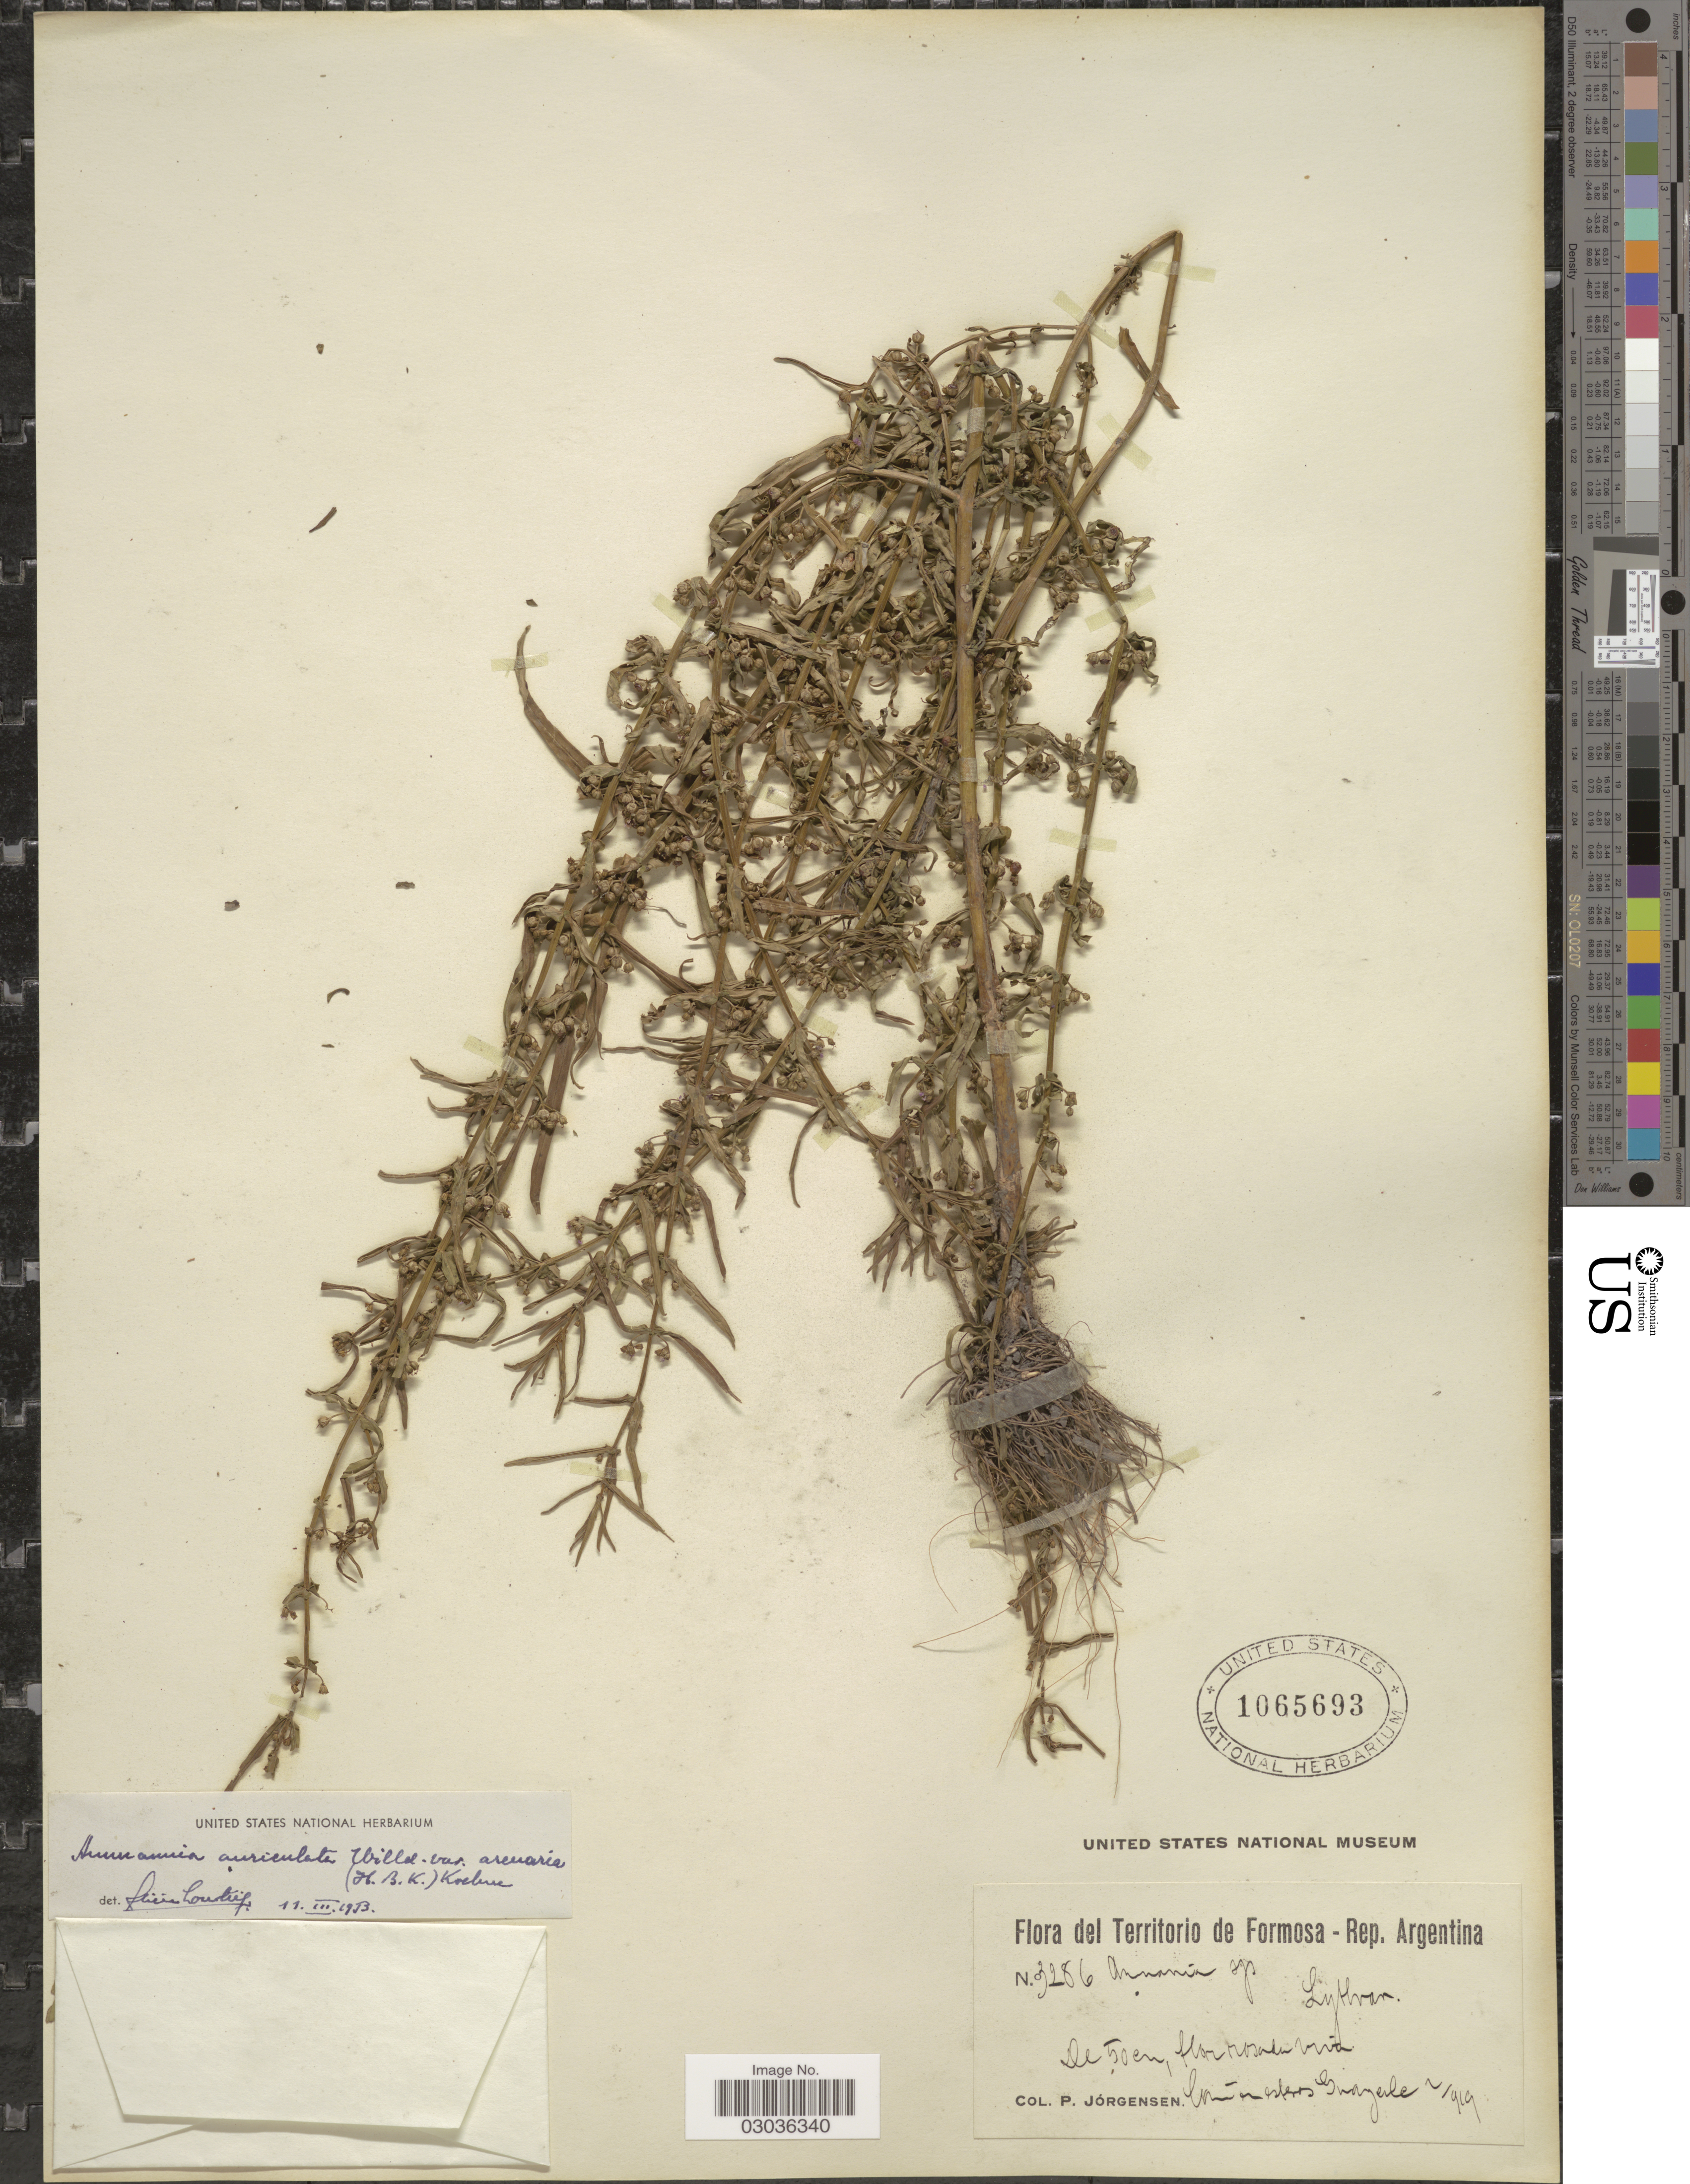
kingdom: Plantae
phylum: Tracheophyta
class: Magnoliopsida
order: Myrtales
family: Lythraceae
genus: Ammannia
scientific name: Ammannia auriculata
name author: Willd.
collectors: P. Jörgensen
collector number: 3286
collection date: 1919-02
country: Argentina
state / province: Formosa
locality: Territorio de Formosa - Rep. Argentina.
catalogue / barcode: US 1065693